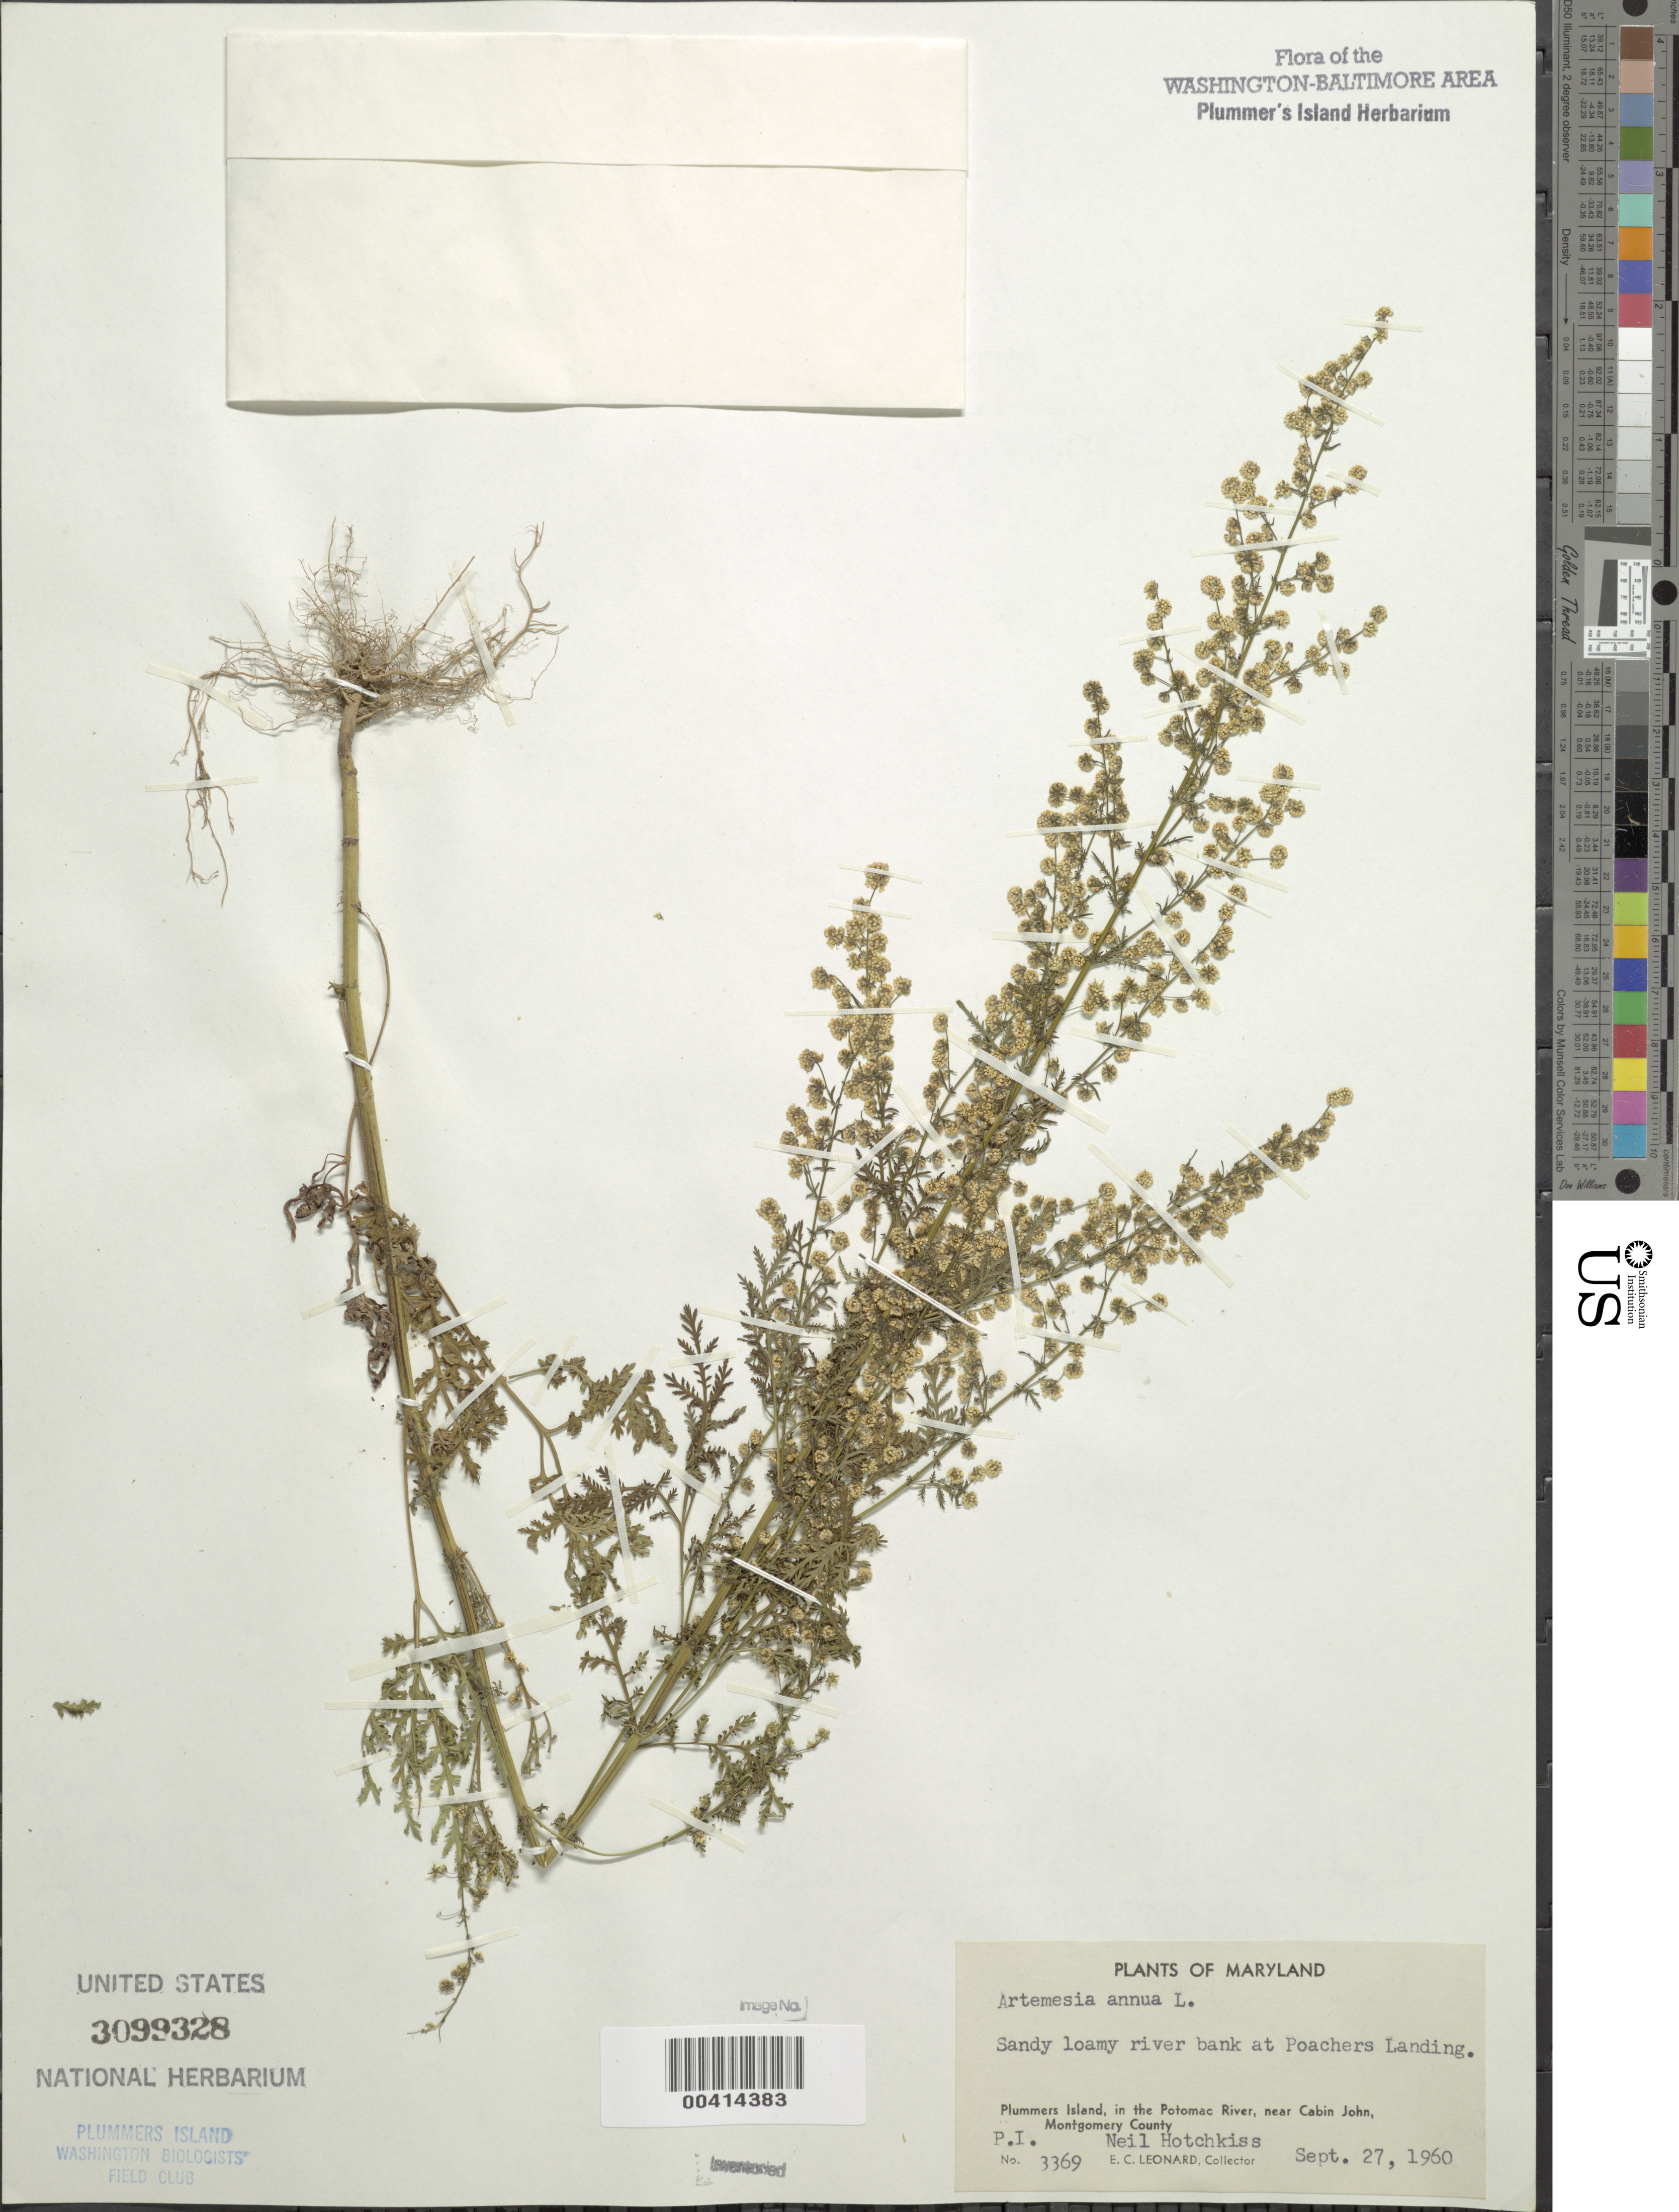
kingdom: Plantae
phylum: Tracheophyta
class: Magnoliopsida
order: Asterales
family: Asteraceae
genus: Artemisia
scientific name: Artemisia annua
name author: L.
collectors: E. C. Leonard & N. Hotchkiss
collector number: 3369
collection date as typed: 27 Sep 1960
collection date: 1960-09-27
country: United States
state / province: Maryland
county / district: Montgomery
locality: sandy bank of Poachers Landing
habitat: Sandy loamy river bank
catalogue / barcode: US 3099328